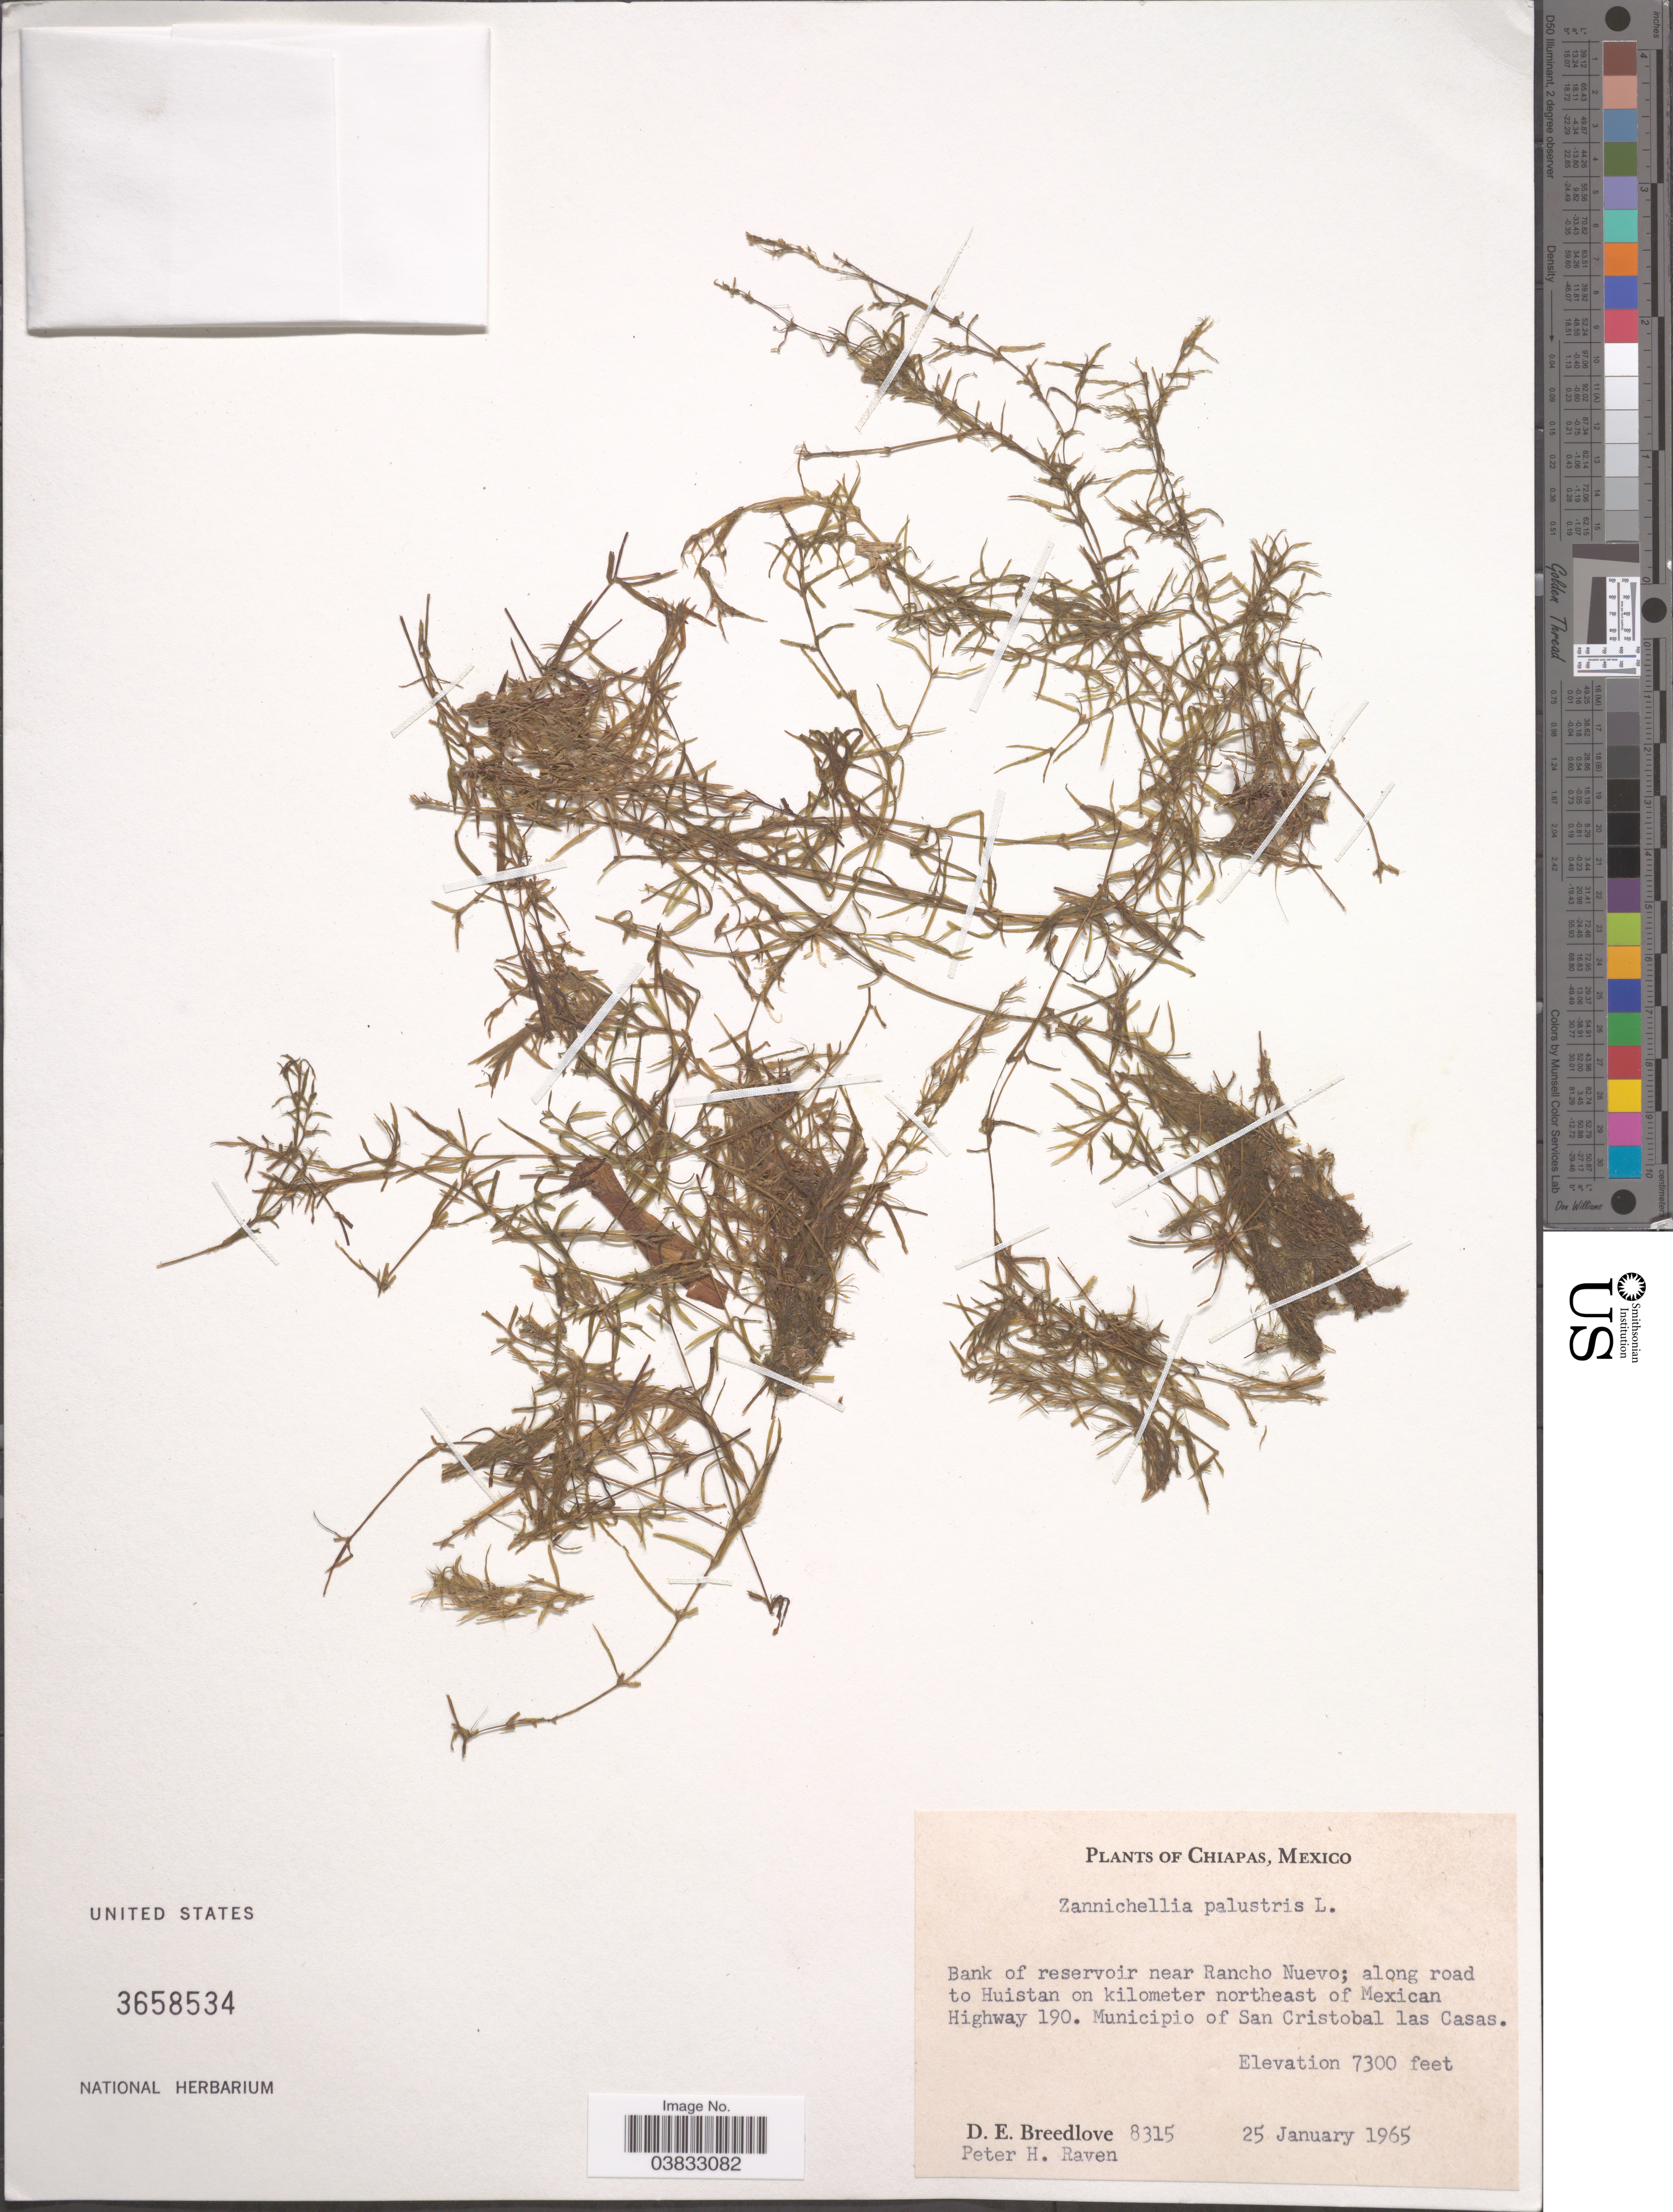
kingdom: Plantae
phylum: Tracheophyta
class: Liliopsida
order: Alismatales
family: Potamogetonaceae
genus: Zannichellia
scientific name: Zannichellia palustris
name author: L.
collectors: D. E. Breedlove & P. Raven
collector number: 8315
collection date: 1965-01-25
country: Mexico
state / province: Chiapas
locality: Bank of reservoir near Rancho Nuevo; along road to Huistan on kilometer northeast of Mexican Highway 190. Municipio of San Cristobal las Casas.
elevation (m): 2225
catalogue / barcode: US 3658534